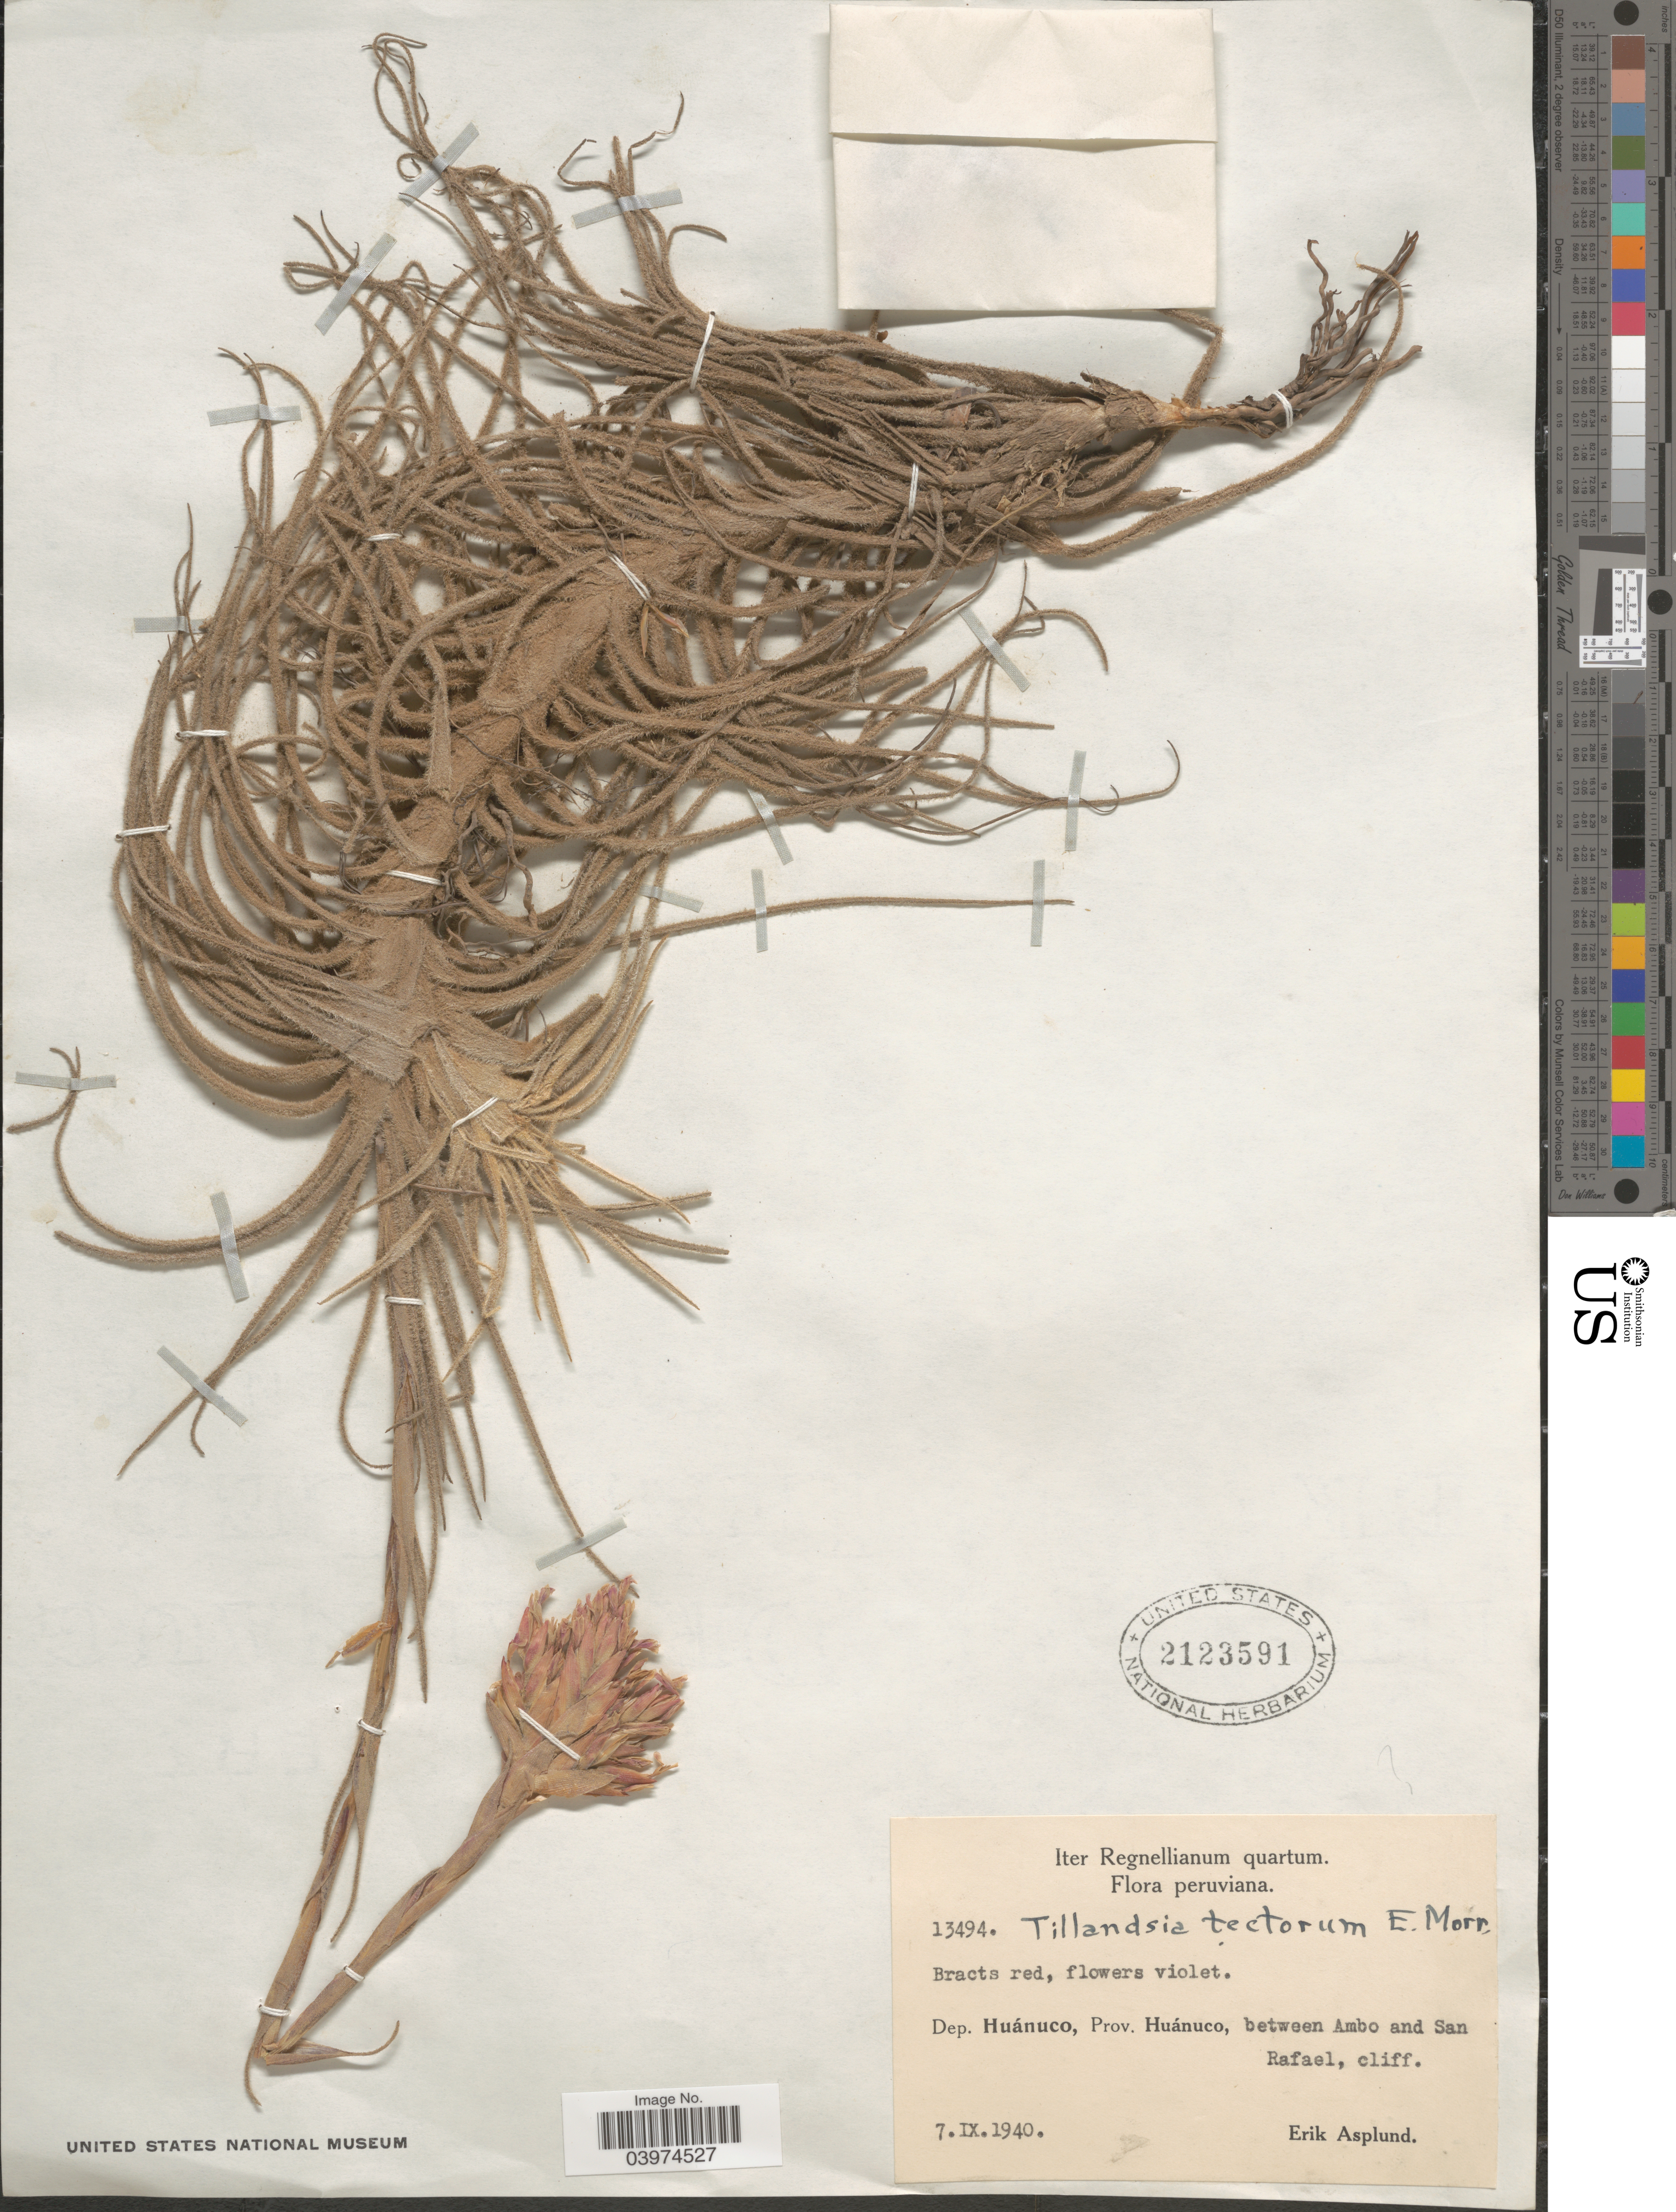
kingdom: Plantae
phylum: Tracheophyta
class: Liliopsida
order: Poales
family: Bromeliaceae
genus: Tillandsia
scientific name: Tillandsia tectorum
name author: É. Morren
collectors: E. Asplund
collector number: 13494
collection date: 1940-09-07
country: Peru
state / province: Huánuco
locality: Iter Regnellianum quartum. Peruviana. Dep. Huánuco, between Ambo and San Rafael, cliff.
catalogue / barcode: US 2123591